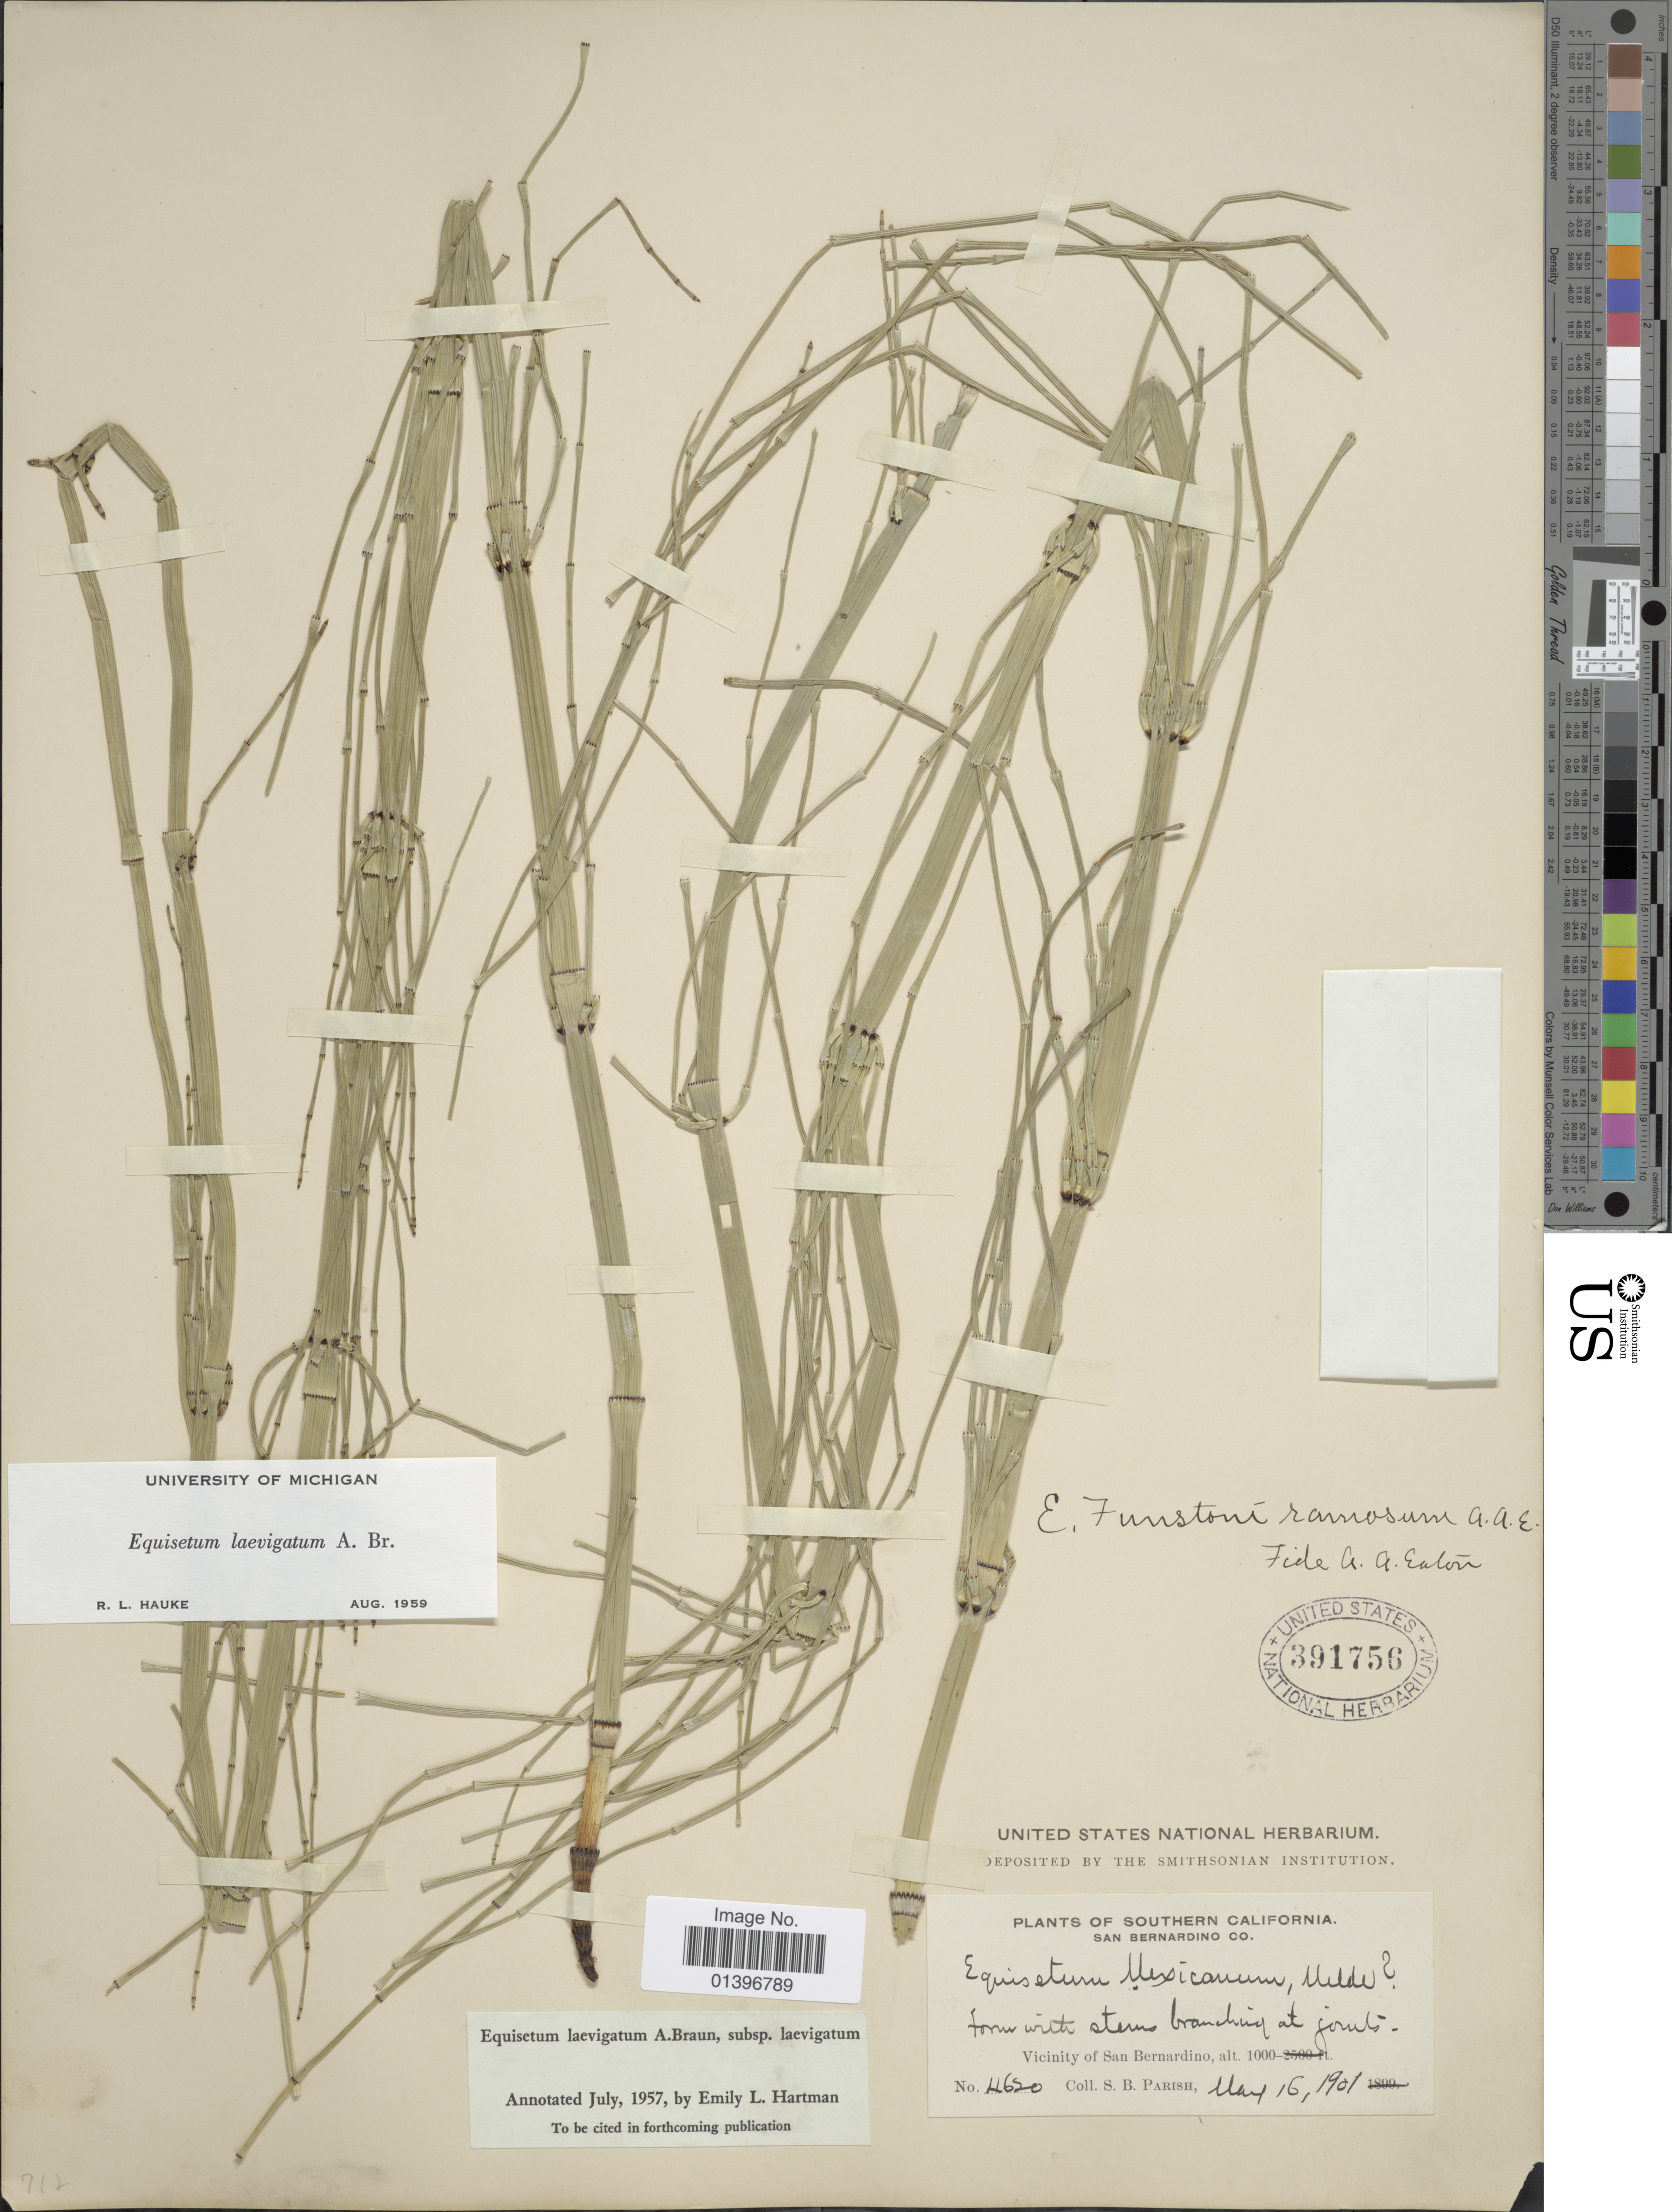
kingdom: Plantae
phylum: Tracheophyta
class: Polypodiopsida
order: Equisetales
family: Equisetaceae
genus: Equisetum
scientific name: Equisetum laevigatum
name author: A. Braun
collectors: S. B. Parish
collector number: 4620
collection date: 1901-05-16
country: United States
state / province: California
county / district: San Bernardino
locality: Southern California. San Bernardino Co. Vicinity of San Bernardino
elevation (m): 305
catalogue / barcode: US 391756